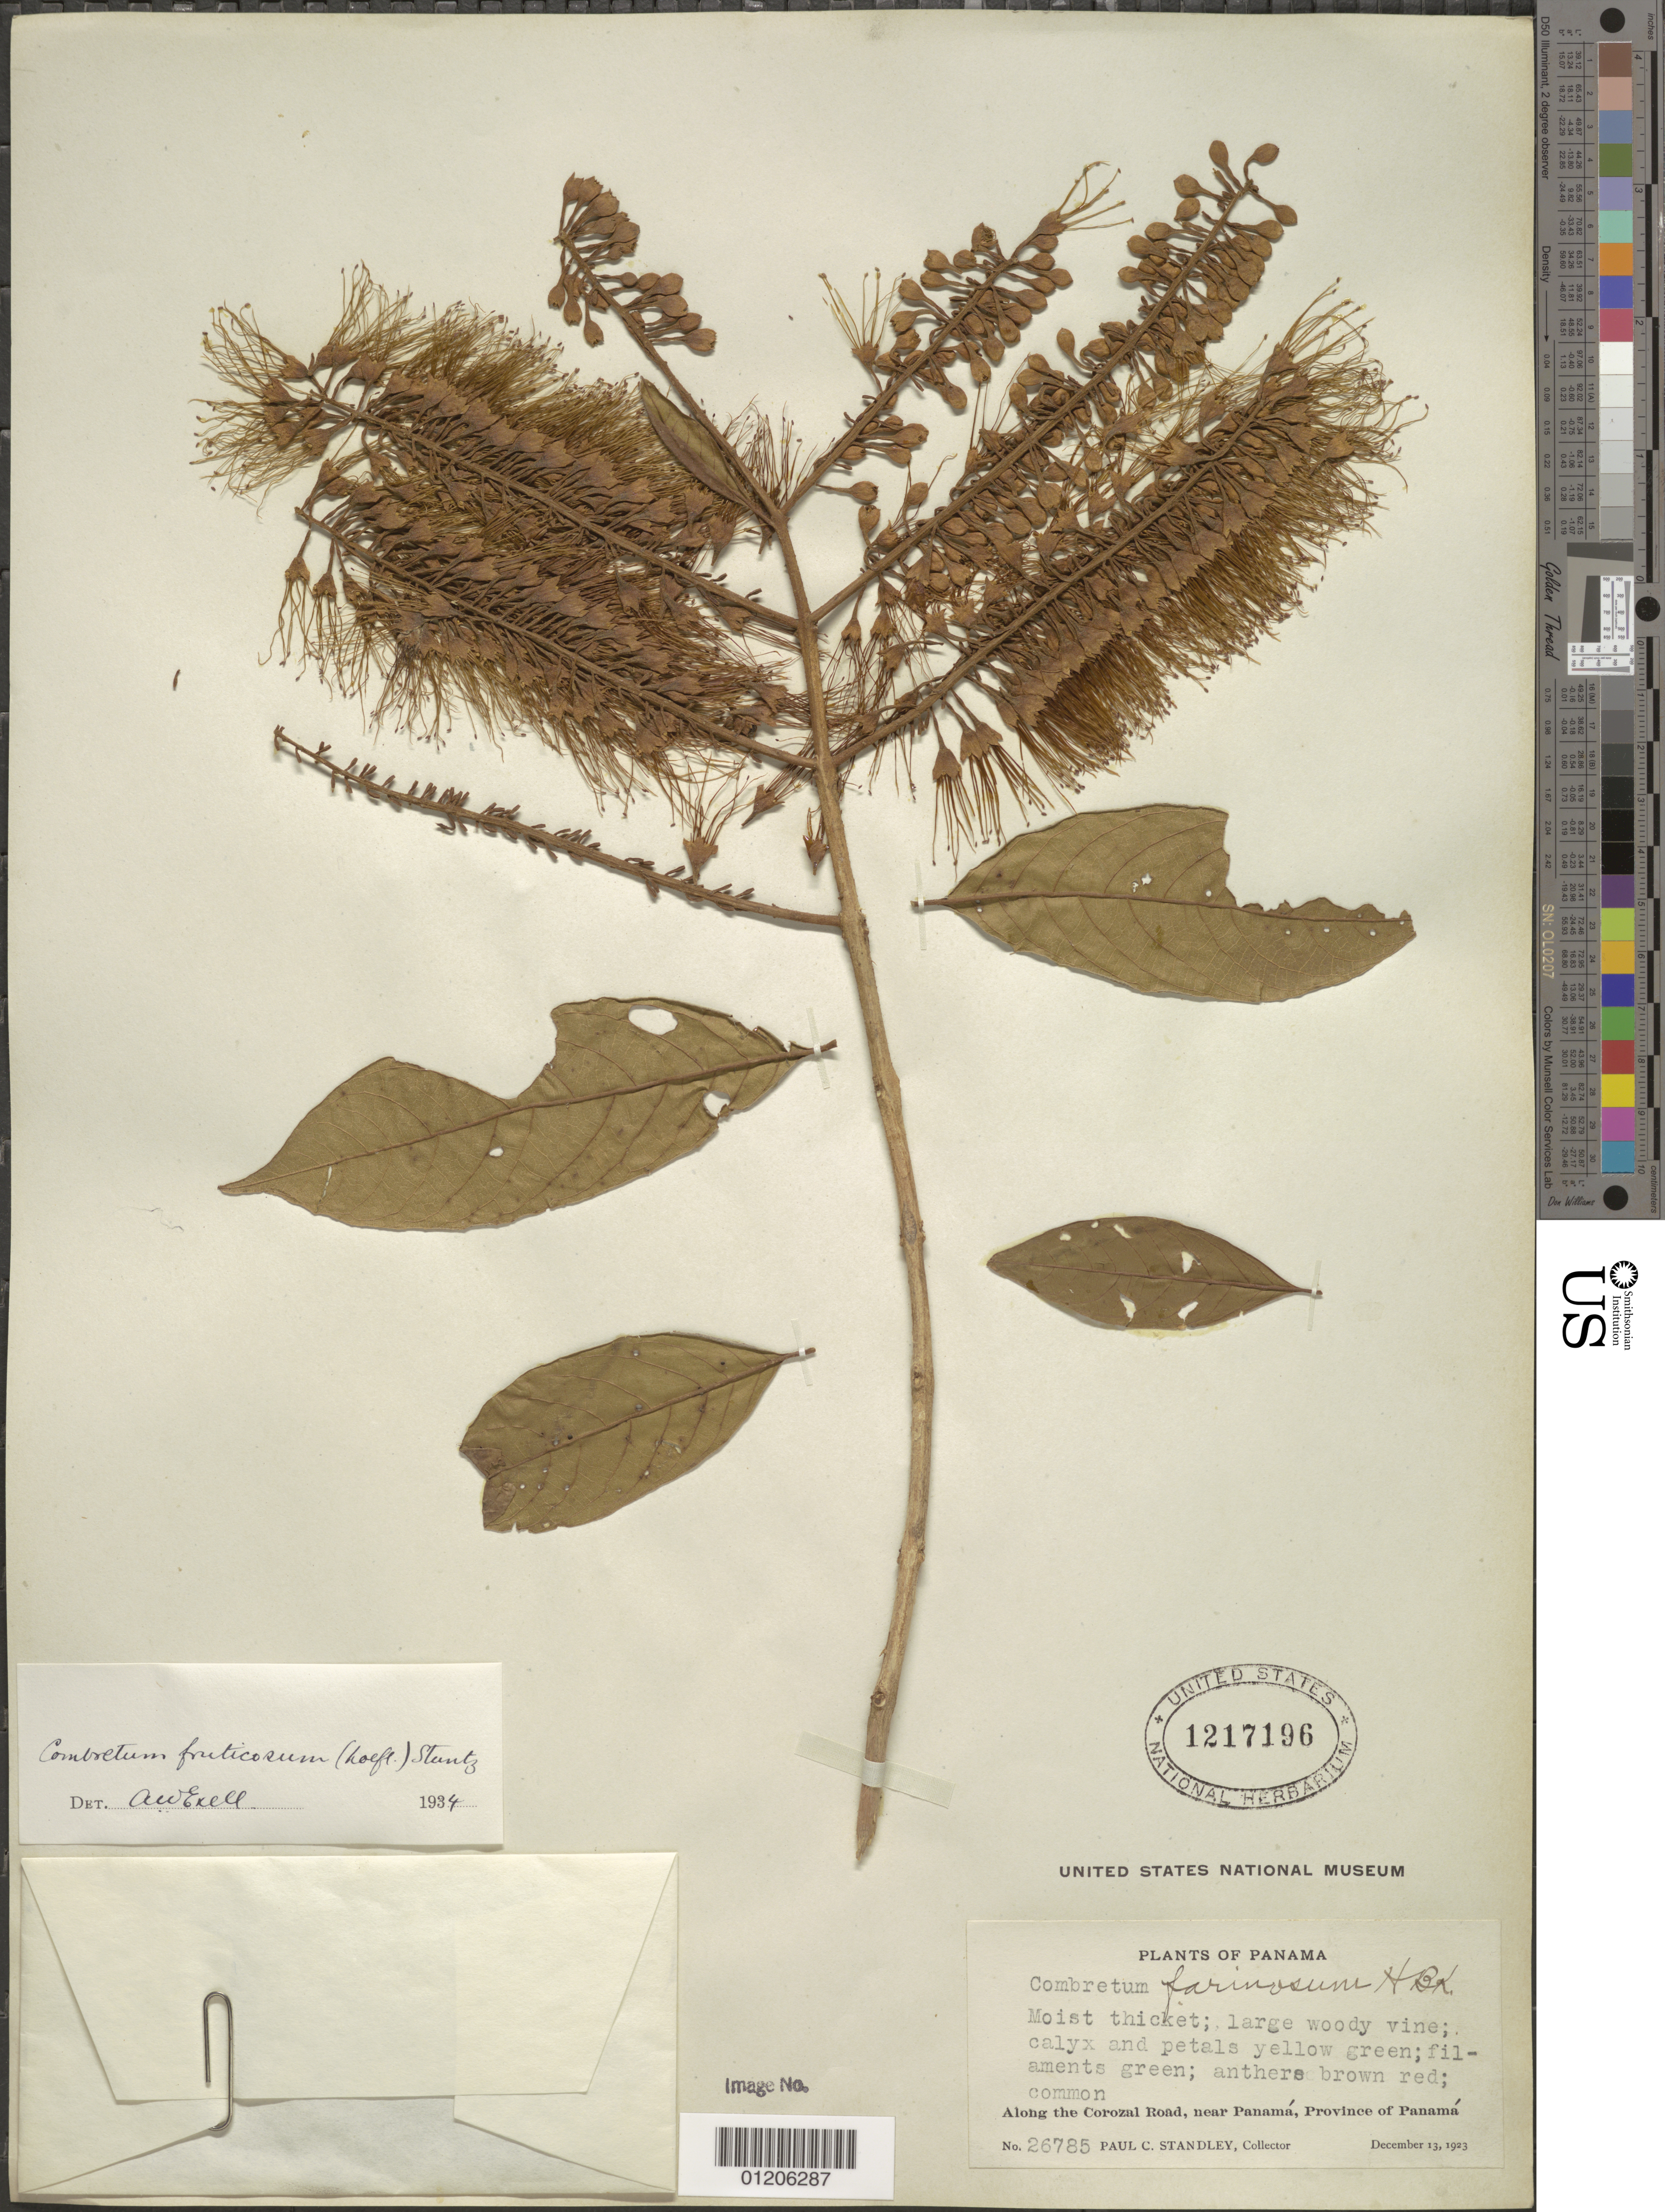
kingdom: Plantae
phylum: Tracheophyta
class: Magnoliopsida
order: Myrtales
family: Combretaceae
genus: Combretum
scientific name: Combretum fruticosum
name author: (Loefl.) Stuntz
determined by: Exell, A. W.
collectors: P. C. Standley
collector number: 26785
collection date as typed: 13 Dec 1923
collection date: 1923-12-13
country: Panama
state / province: Panamá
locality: Along Corozal road, near Panama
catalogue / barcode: US 1217196